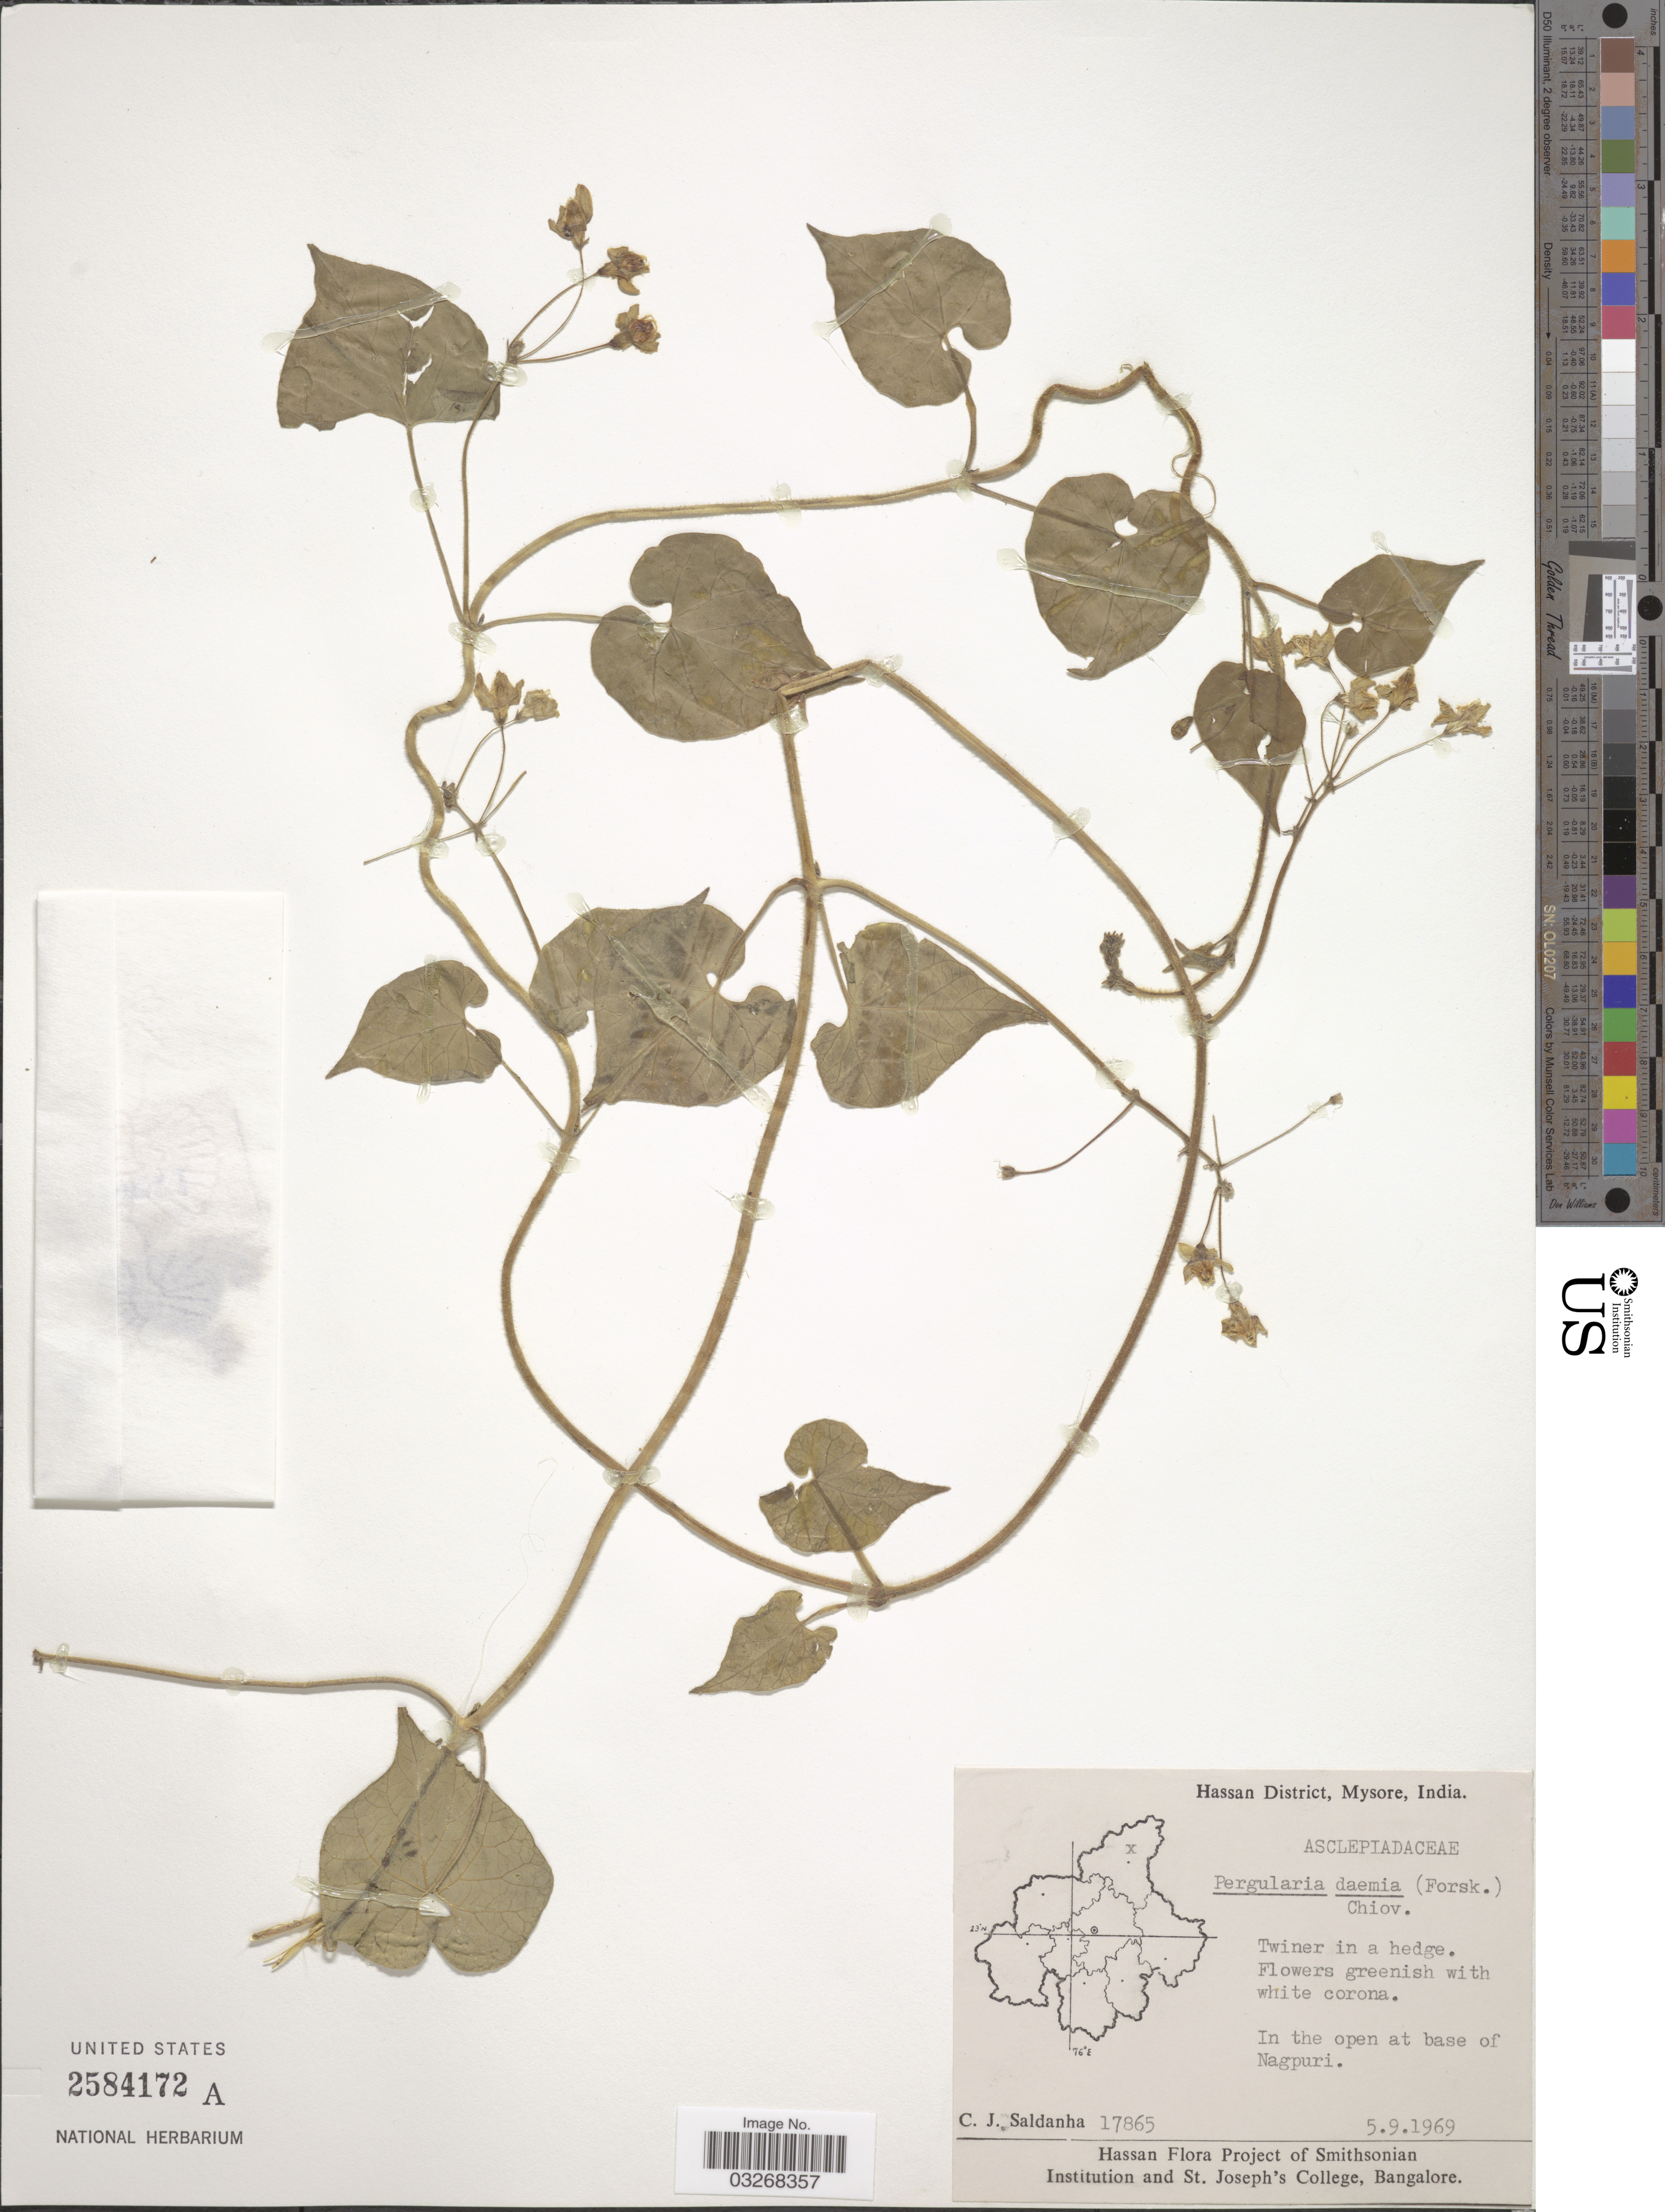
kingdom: Plantae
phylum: Tracheophyta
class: Magnoliopsida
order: Gentianales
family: Apocynaceae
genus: Pergularia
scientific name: Pergularia daemia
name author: (Forssk.) Chiov.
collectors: C. J. Saldanha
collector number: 17865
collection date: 1969-09-05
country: India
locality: Hassan District, Mysore. In the open at base of Nagpuri.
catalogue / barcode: US 2584172A